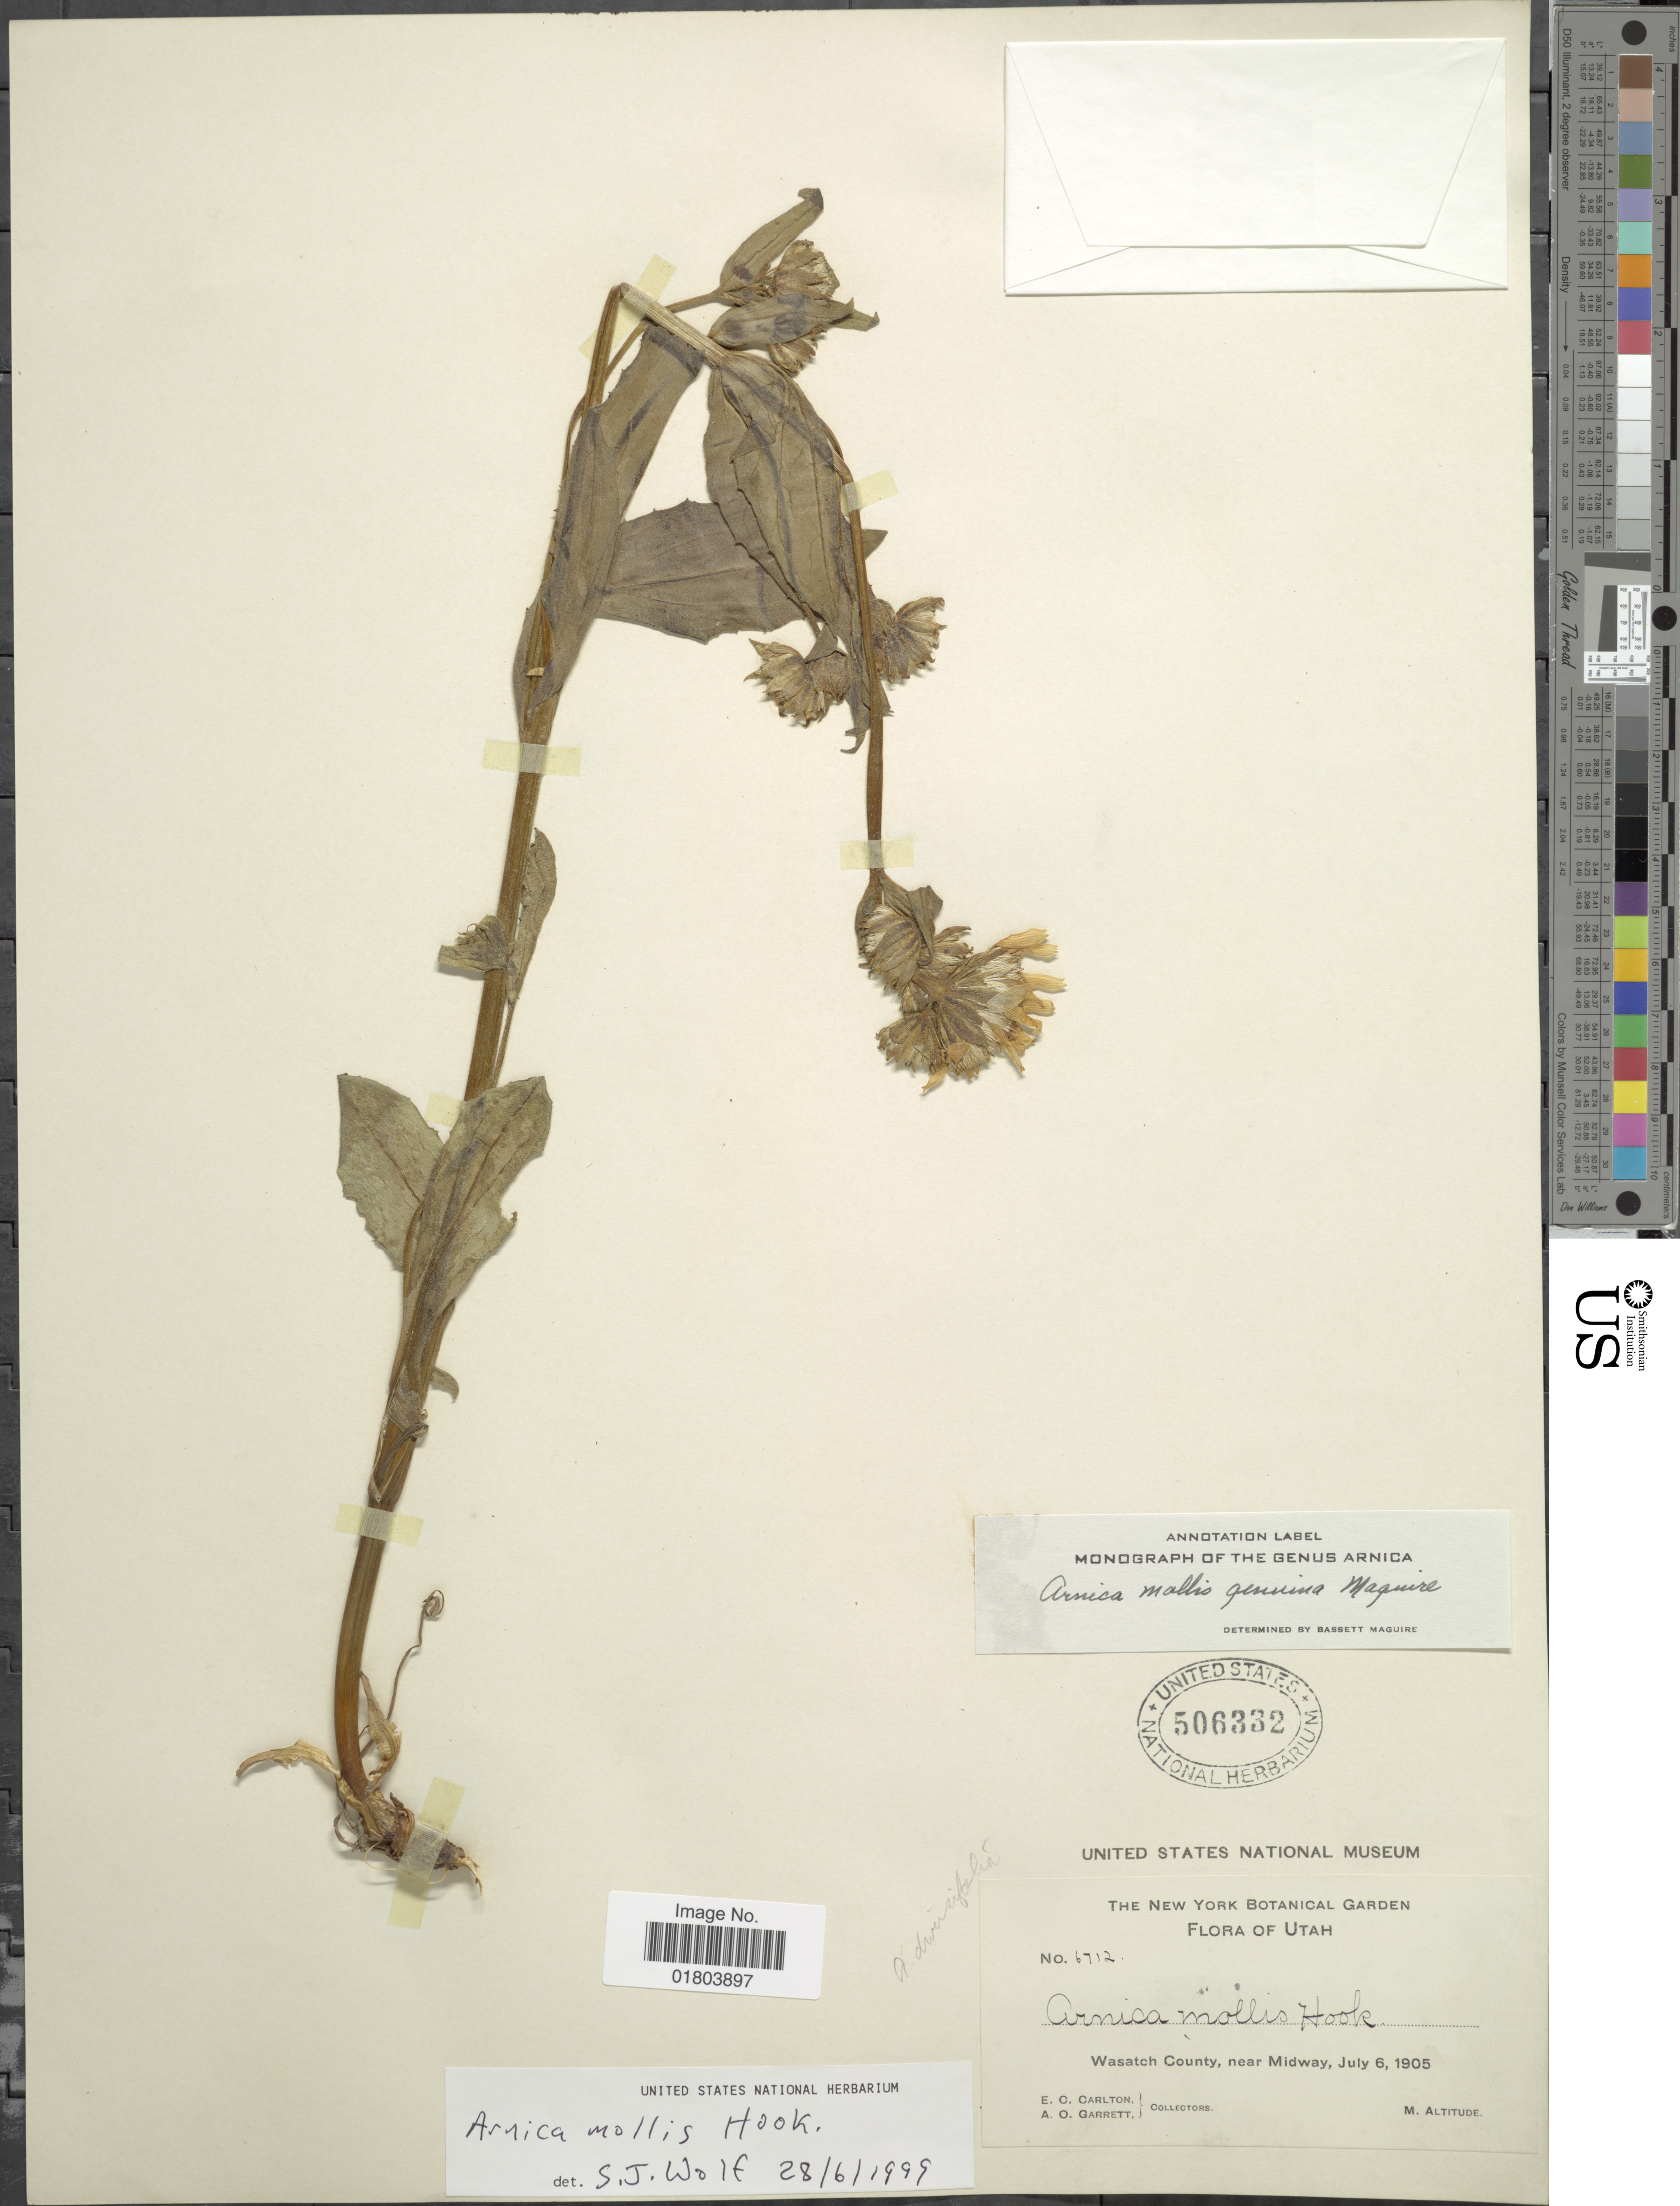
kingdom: Plantae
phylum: Tracheophyta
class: Magnoliopsida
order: Asterales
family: Asteraceae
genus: Arnica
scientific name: Arnica mollis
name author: Hook.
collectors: E. Carlton & A. O. Garrett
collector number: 6712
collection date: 1905-07-06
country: United States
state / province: Utah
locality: Wasatch County, near Midway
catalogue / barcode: US 506332